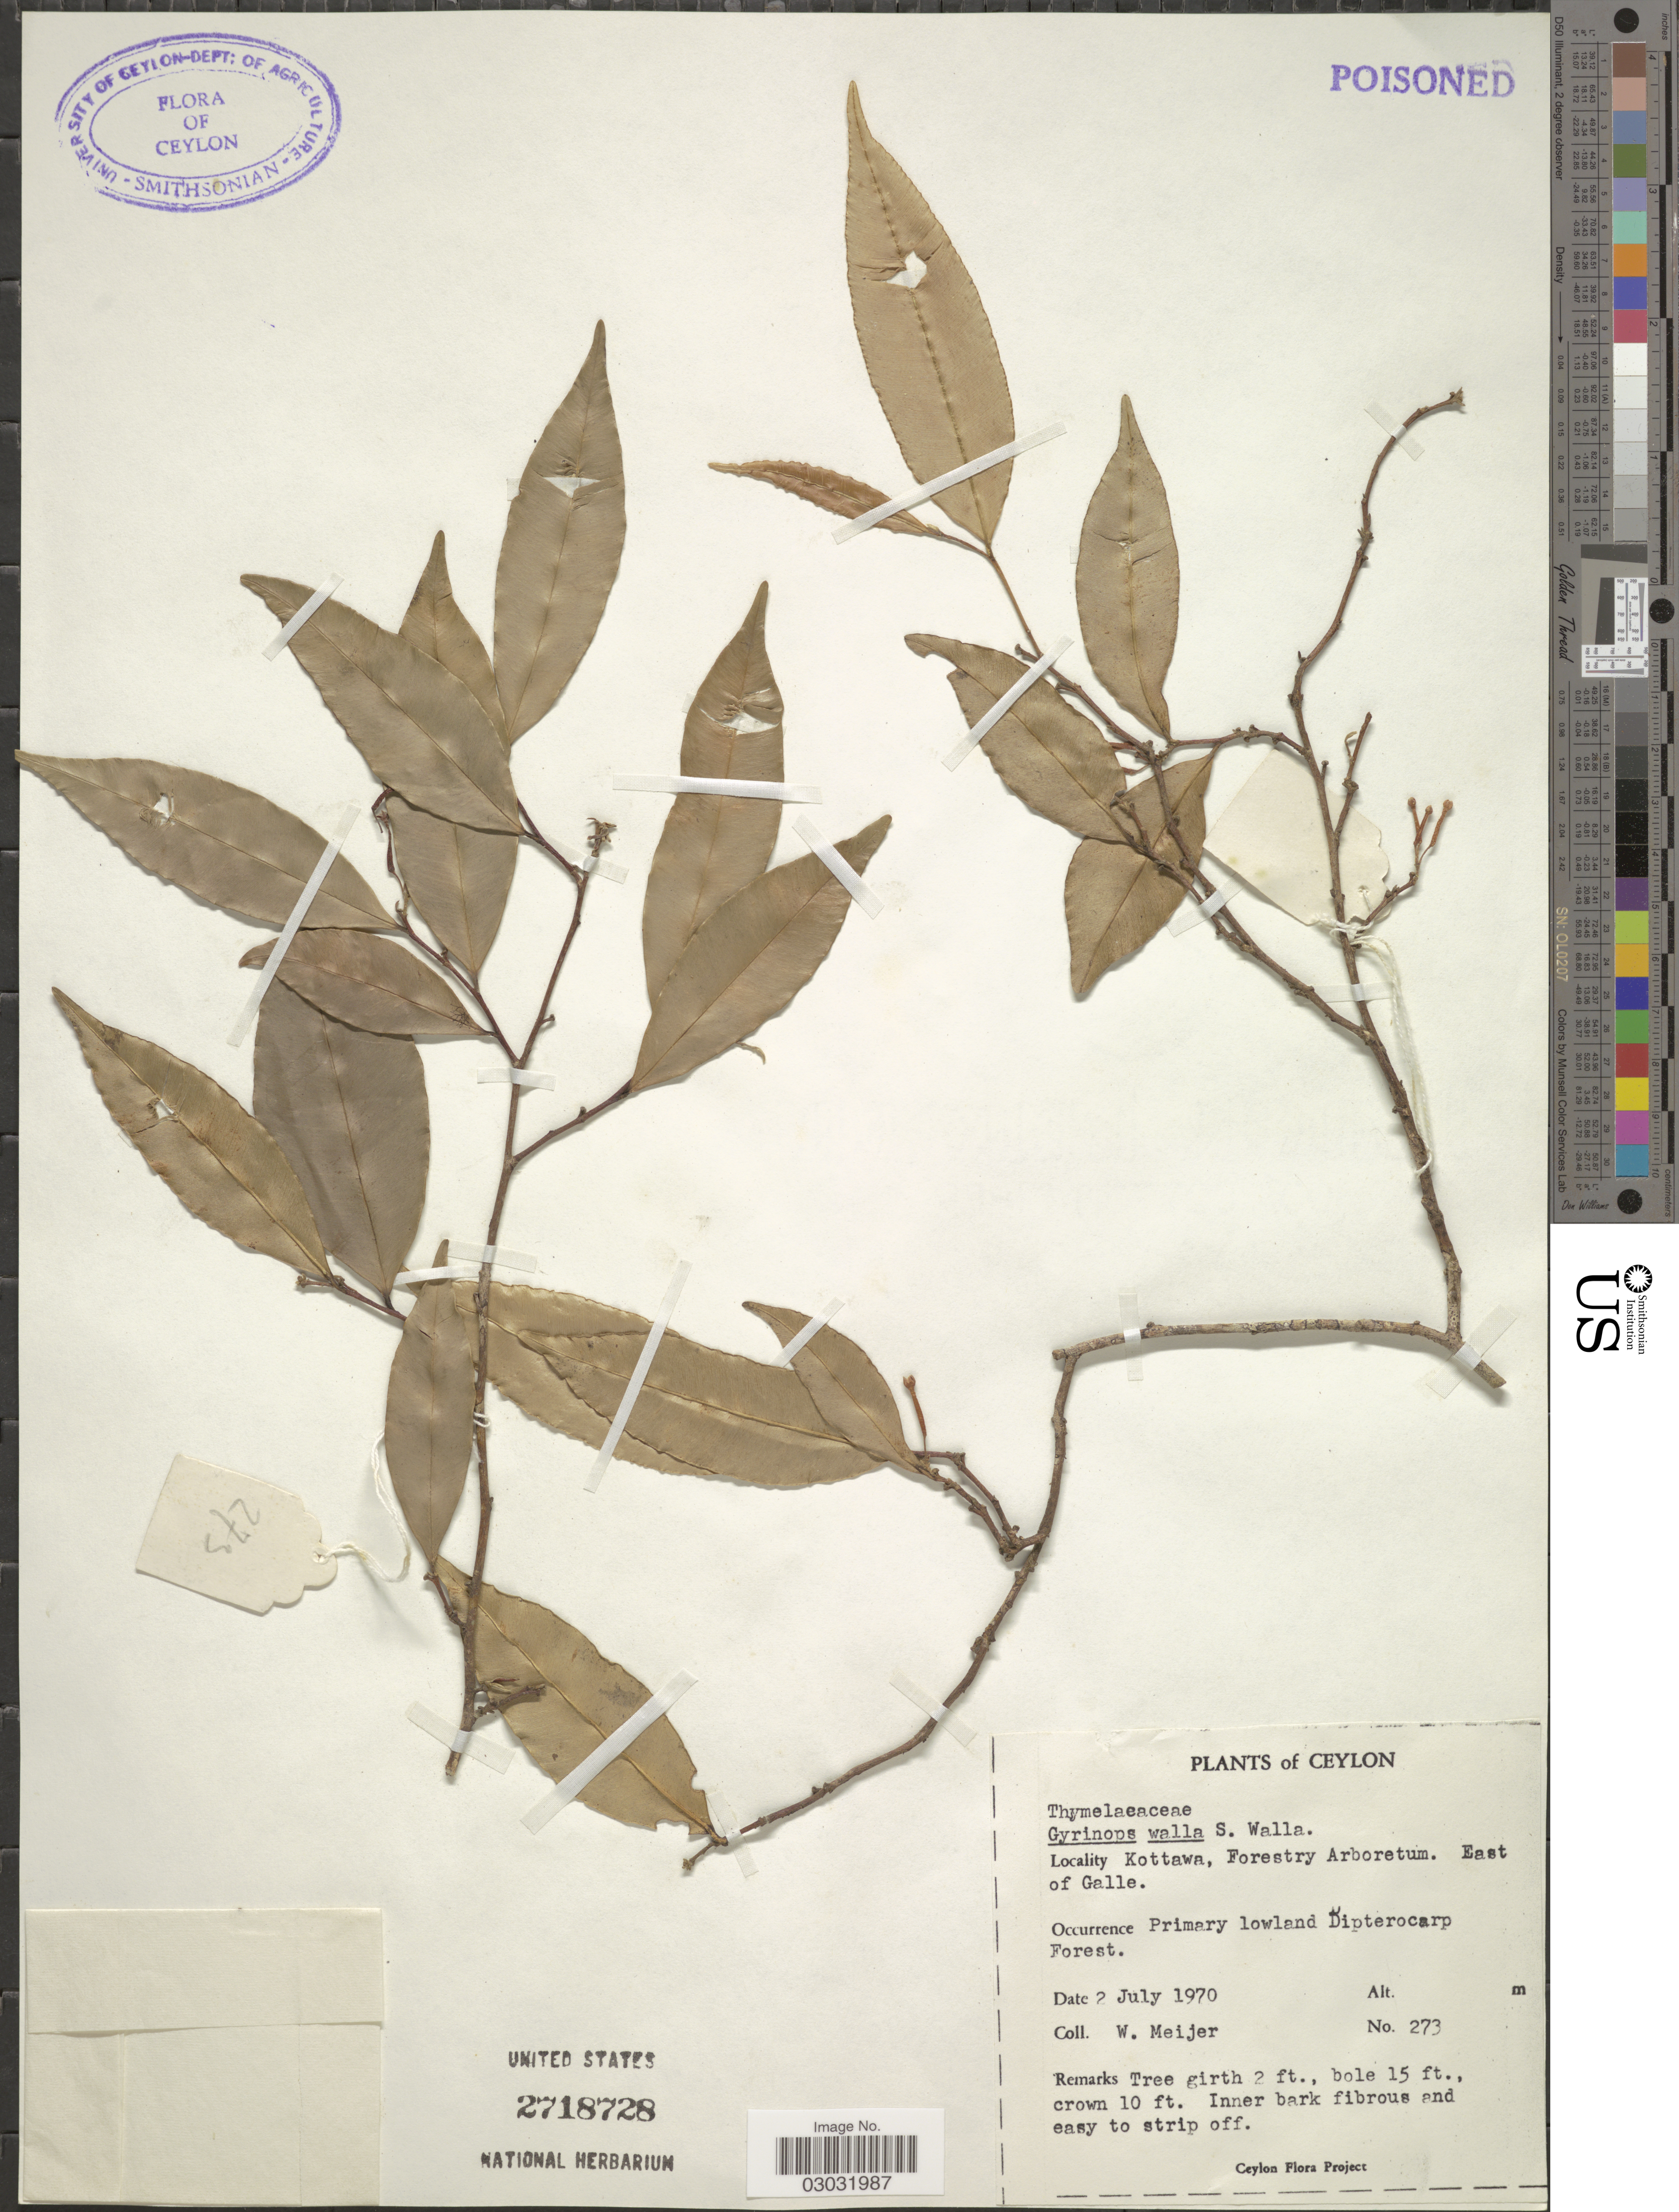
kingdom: Plantae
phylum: Tracheophyta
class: Magnoliopsida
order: Malvales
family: Thymelaeaceae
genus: Gyrinops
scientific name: Gyrinops walla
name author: Gaertn.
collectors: W. Meijer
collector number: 273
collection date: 1970-07-02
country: Sri Lanka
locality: Ceylon, Kottawa, Forestry Arboretum. East of Galle.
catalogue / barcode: US 2718728